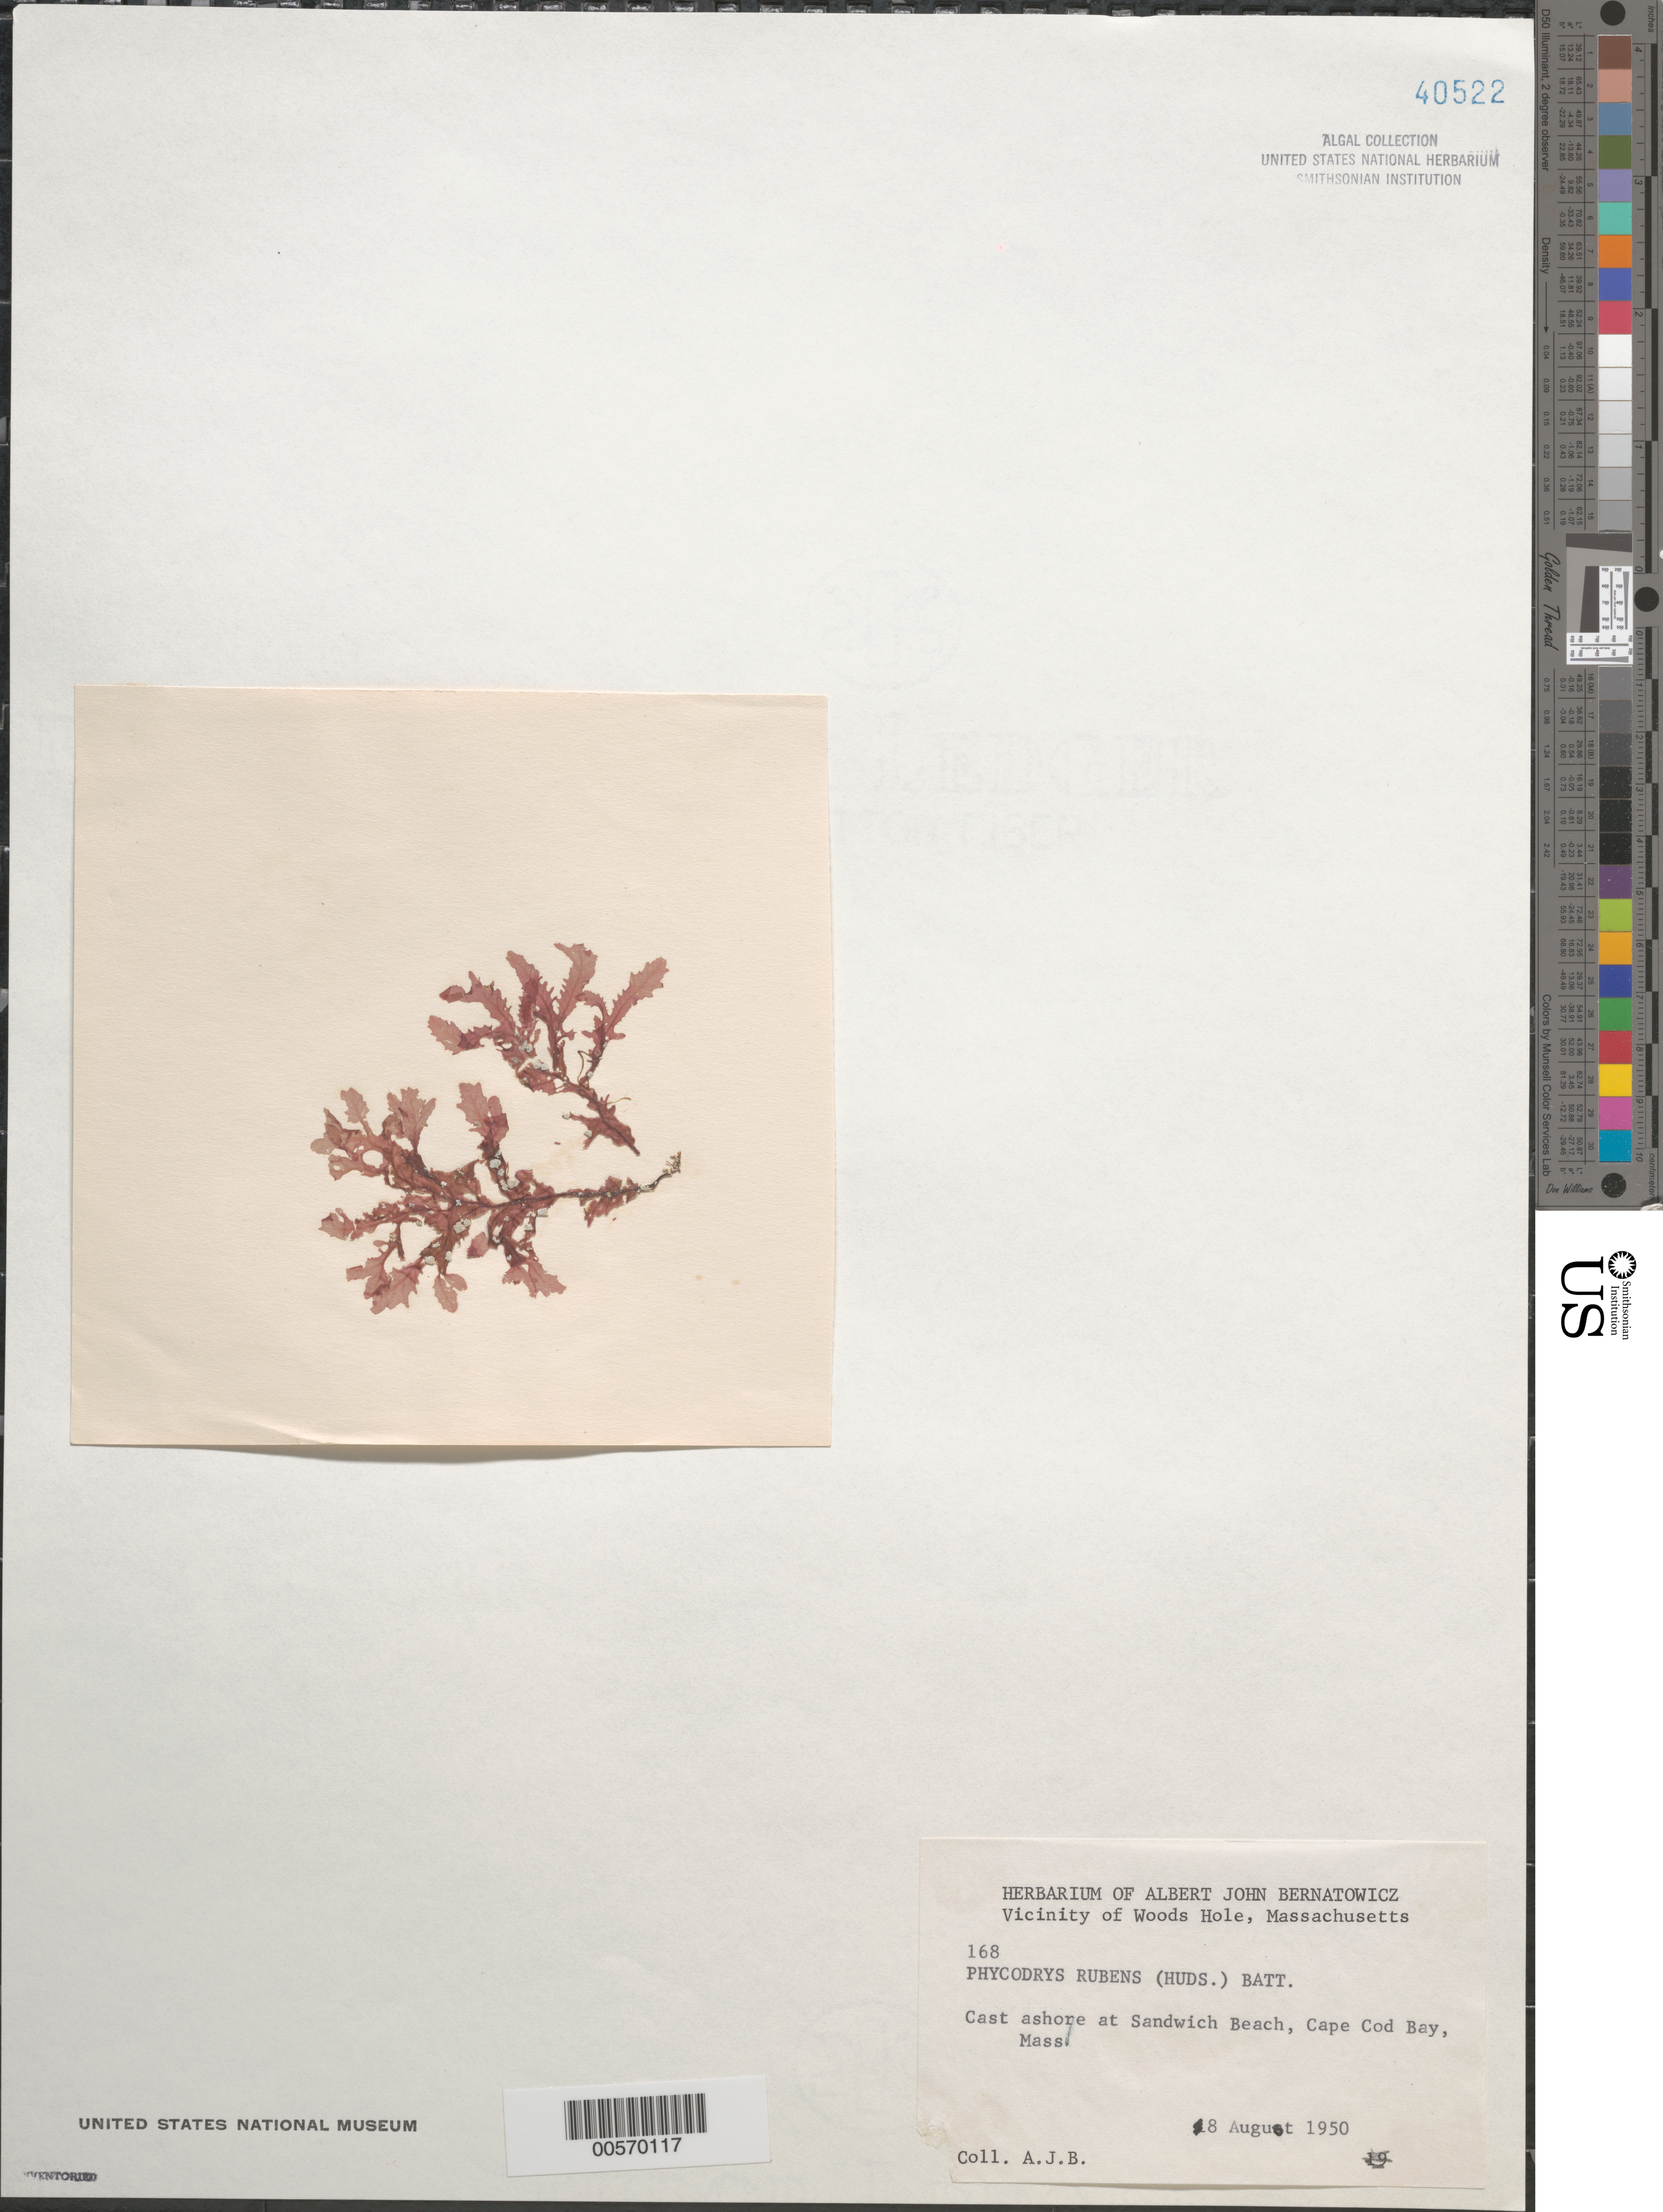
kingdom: Plantae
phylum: Rhodophyta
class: Florideophyceae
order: Ceramiales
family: Delesseriaceae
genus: Phycodrys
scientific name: Phycodrys rubens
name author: (L.) Batters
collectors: A. Bernatowicz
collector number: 168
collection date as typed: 08 Aug 1950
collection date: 1950-08-08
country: United States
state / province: Massachusetts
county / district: Barnstable County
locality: Sandwich Beach, Cape Cod Bay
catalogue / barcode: US 40522